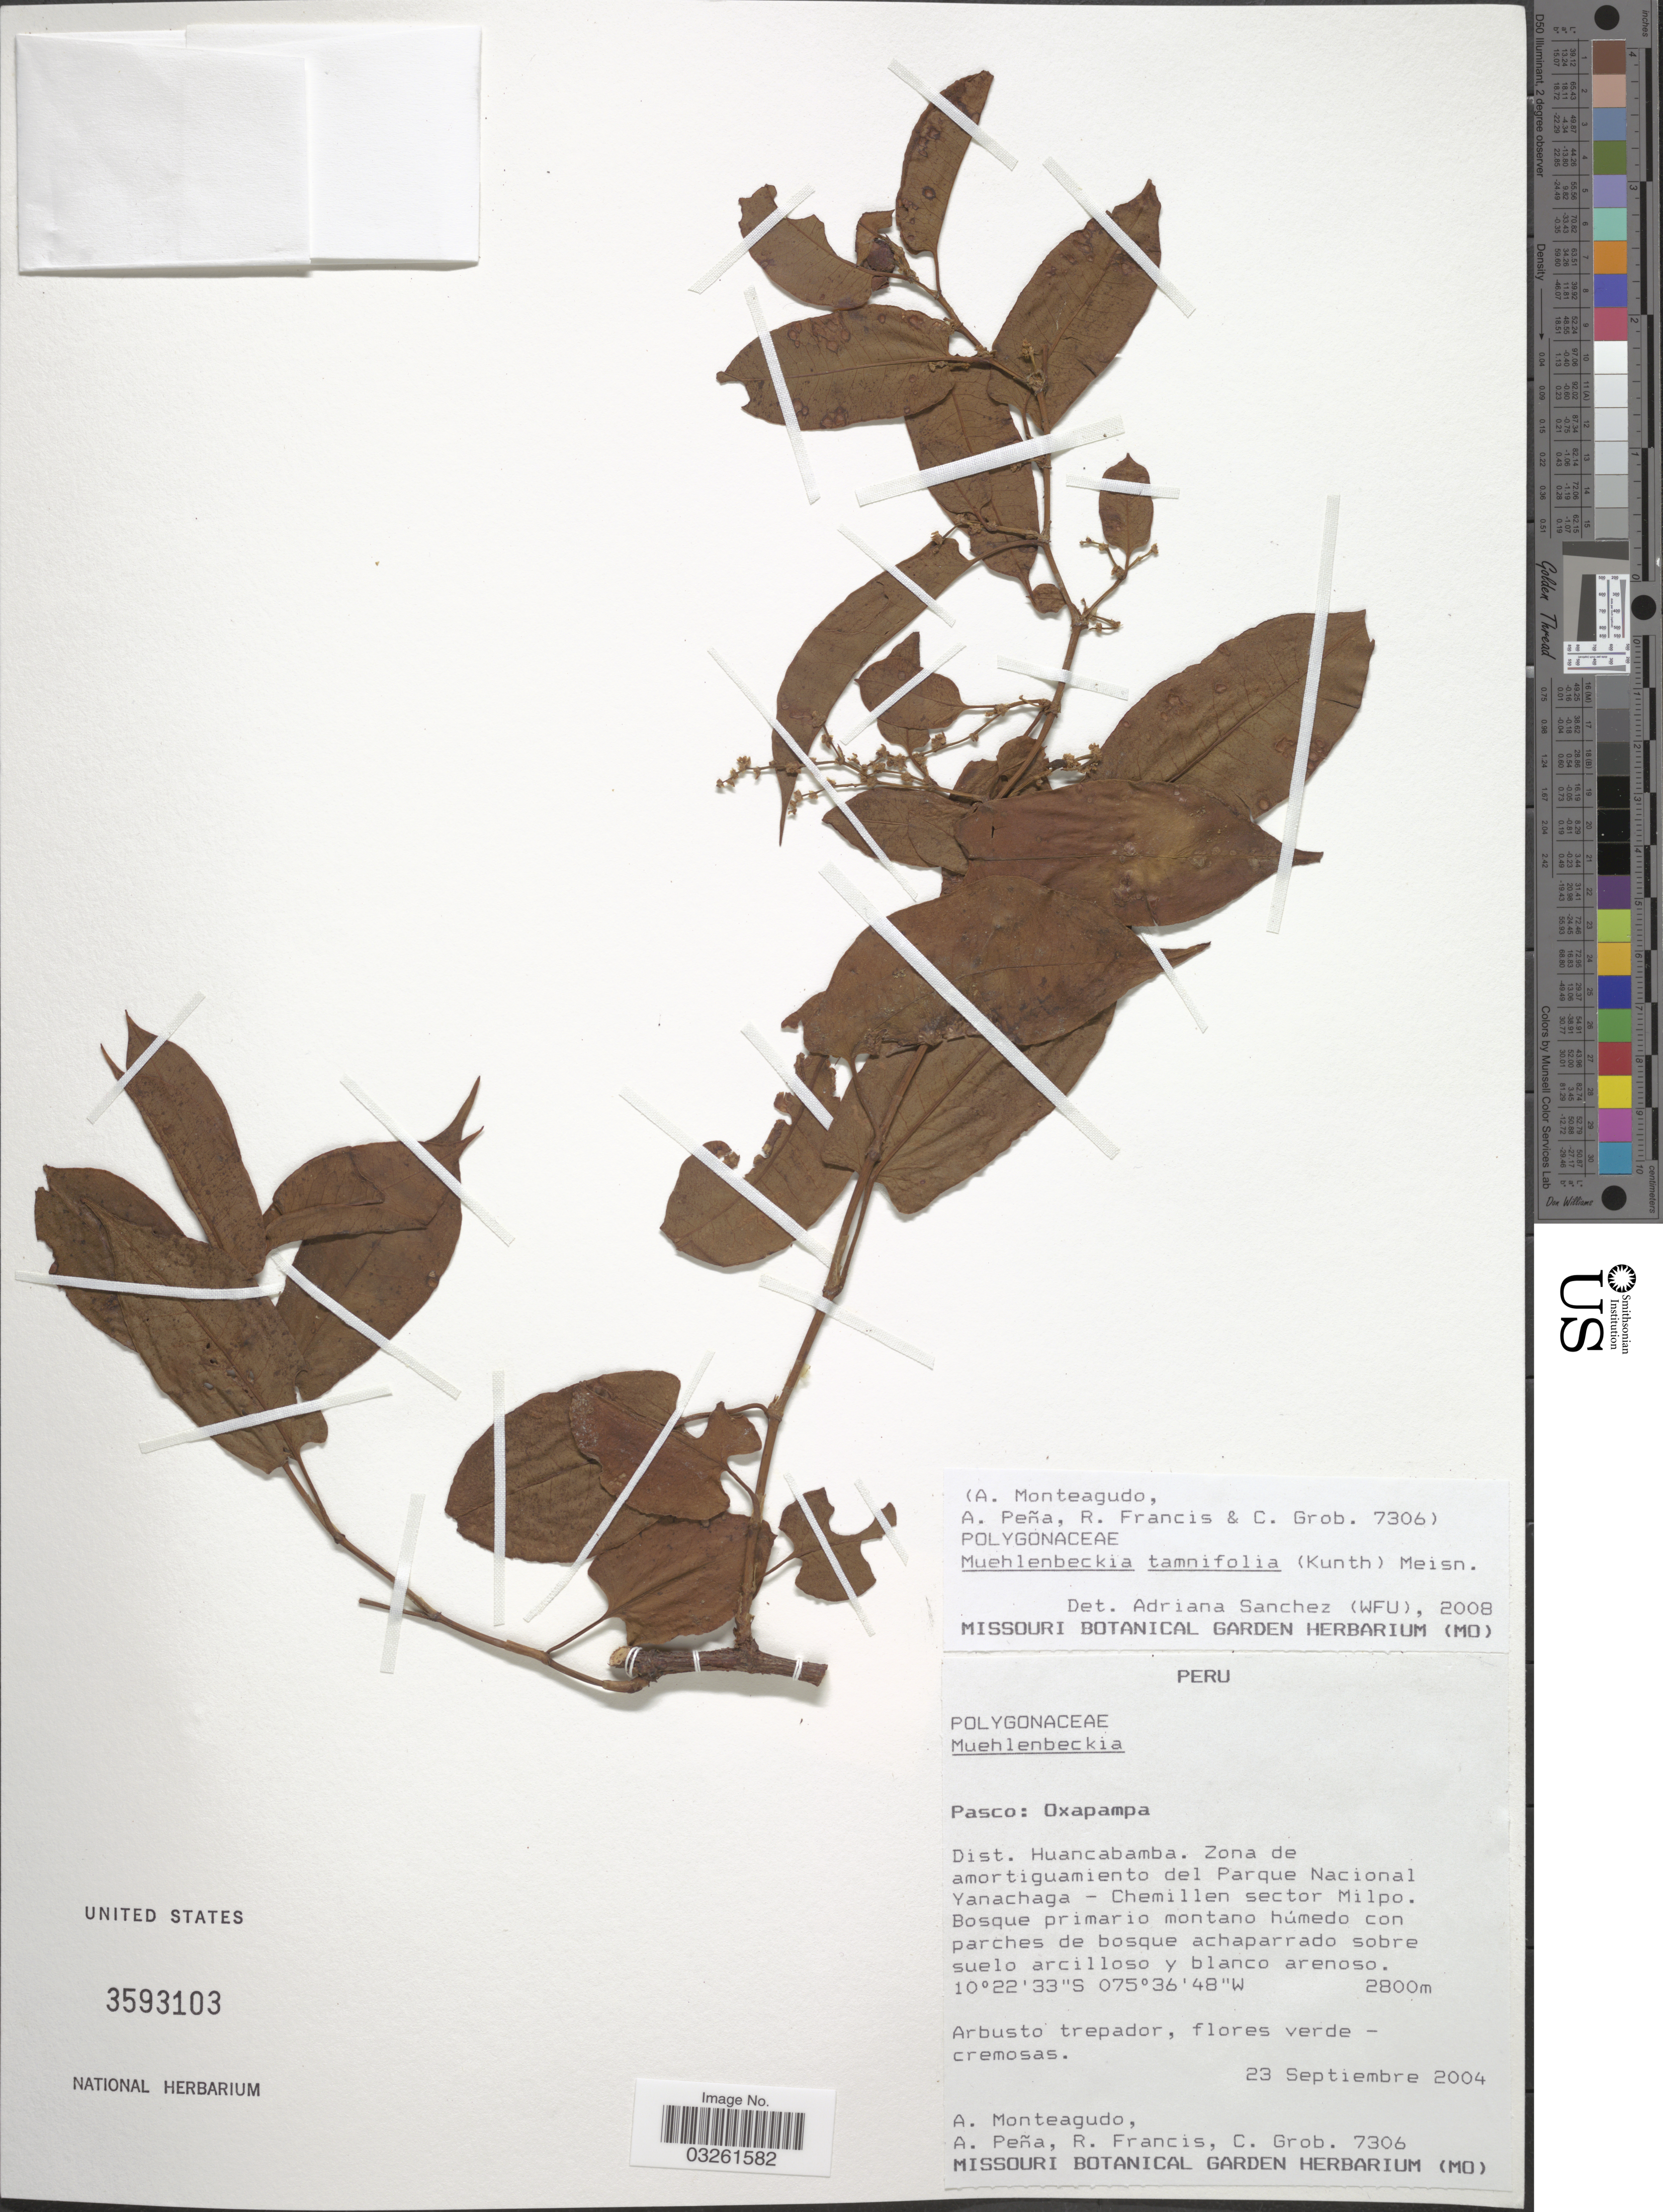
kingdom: Plantae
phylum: Tracheophyta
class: Magnoliopsida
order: Caryophyllales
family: Polygonaceae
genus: Muehlenbeckia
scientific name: Muehlenbeckia tamnifolia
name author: (Kunth) Meisn.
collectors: A. Monteagudo, A. Peña, R. Francis & C. Grob.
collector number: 7306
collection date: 2004-09-23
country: Peru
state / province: Pasco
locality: Oxapampa, Dist. Huancabamba. Zona de amortiguamiento del Parque Nacional Yanachaga - Chemillen sector Milpo.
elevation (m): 2800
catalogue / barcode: US 3593103